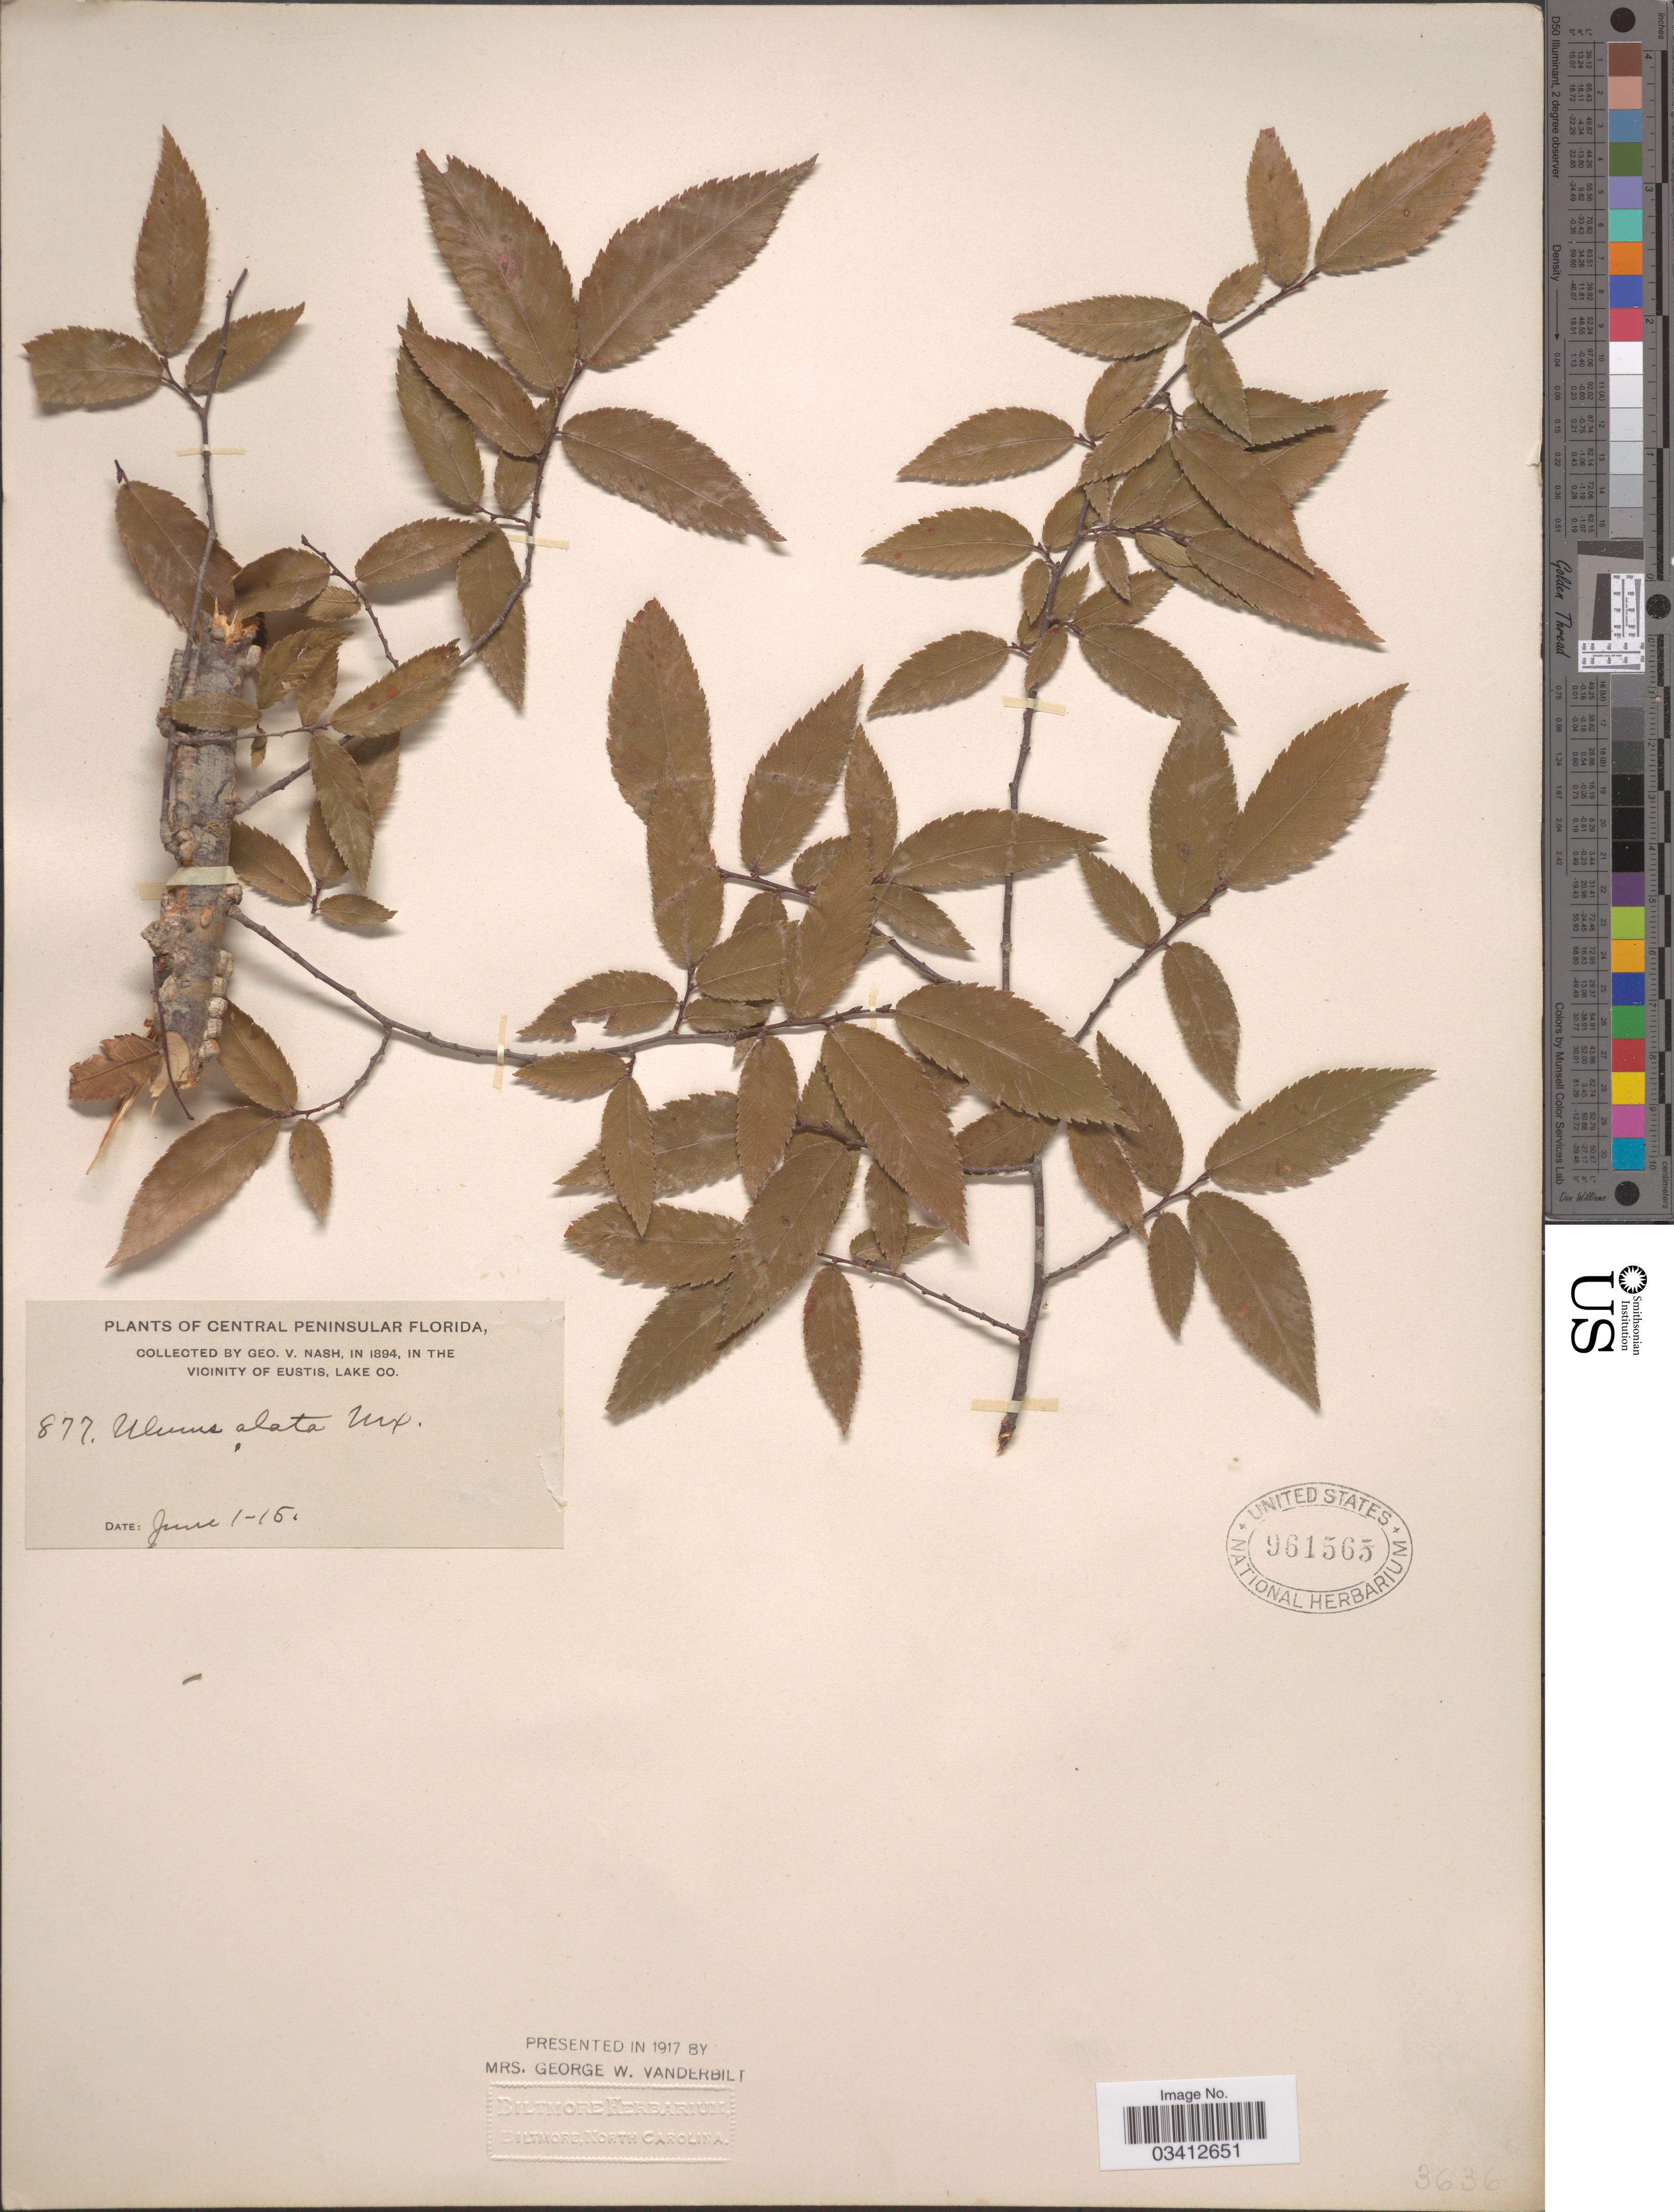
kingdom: Plantae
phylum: Tracheophyta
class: Magnoliopsida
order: Rosales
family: Ulmaceae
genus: Ulmus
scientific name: Ulmus alata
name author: Michx.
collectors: G. V. Nash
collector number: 877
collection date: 1894-06-01/1894-06-15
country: United States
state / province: Florida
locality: Central Peninsular Florida. Vicinity of Eustis, Lake Co.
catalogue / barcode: US 961565